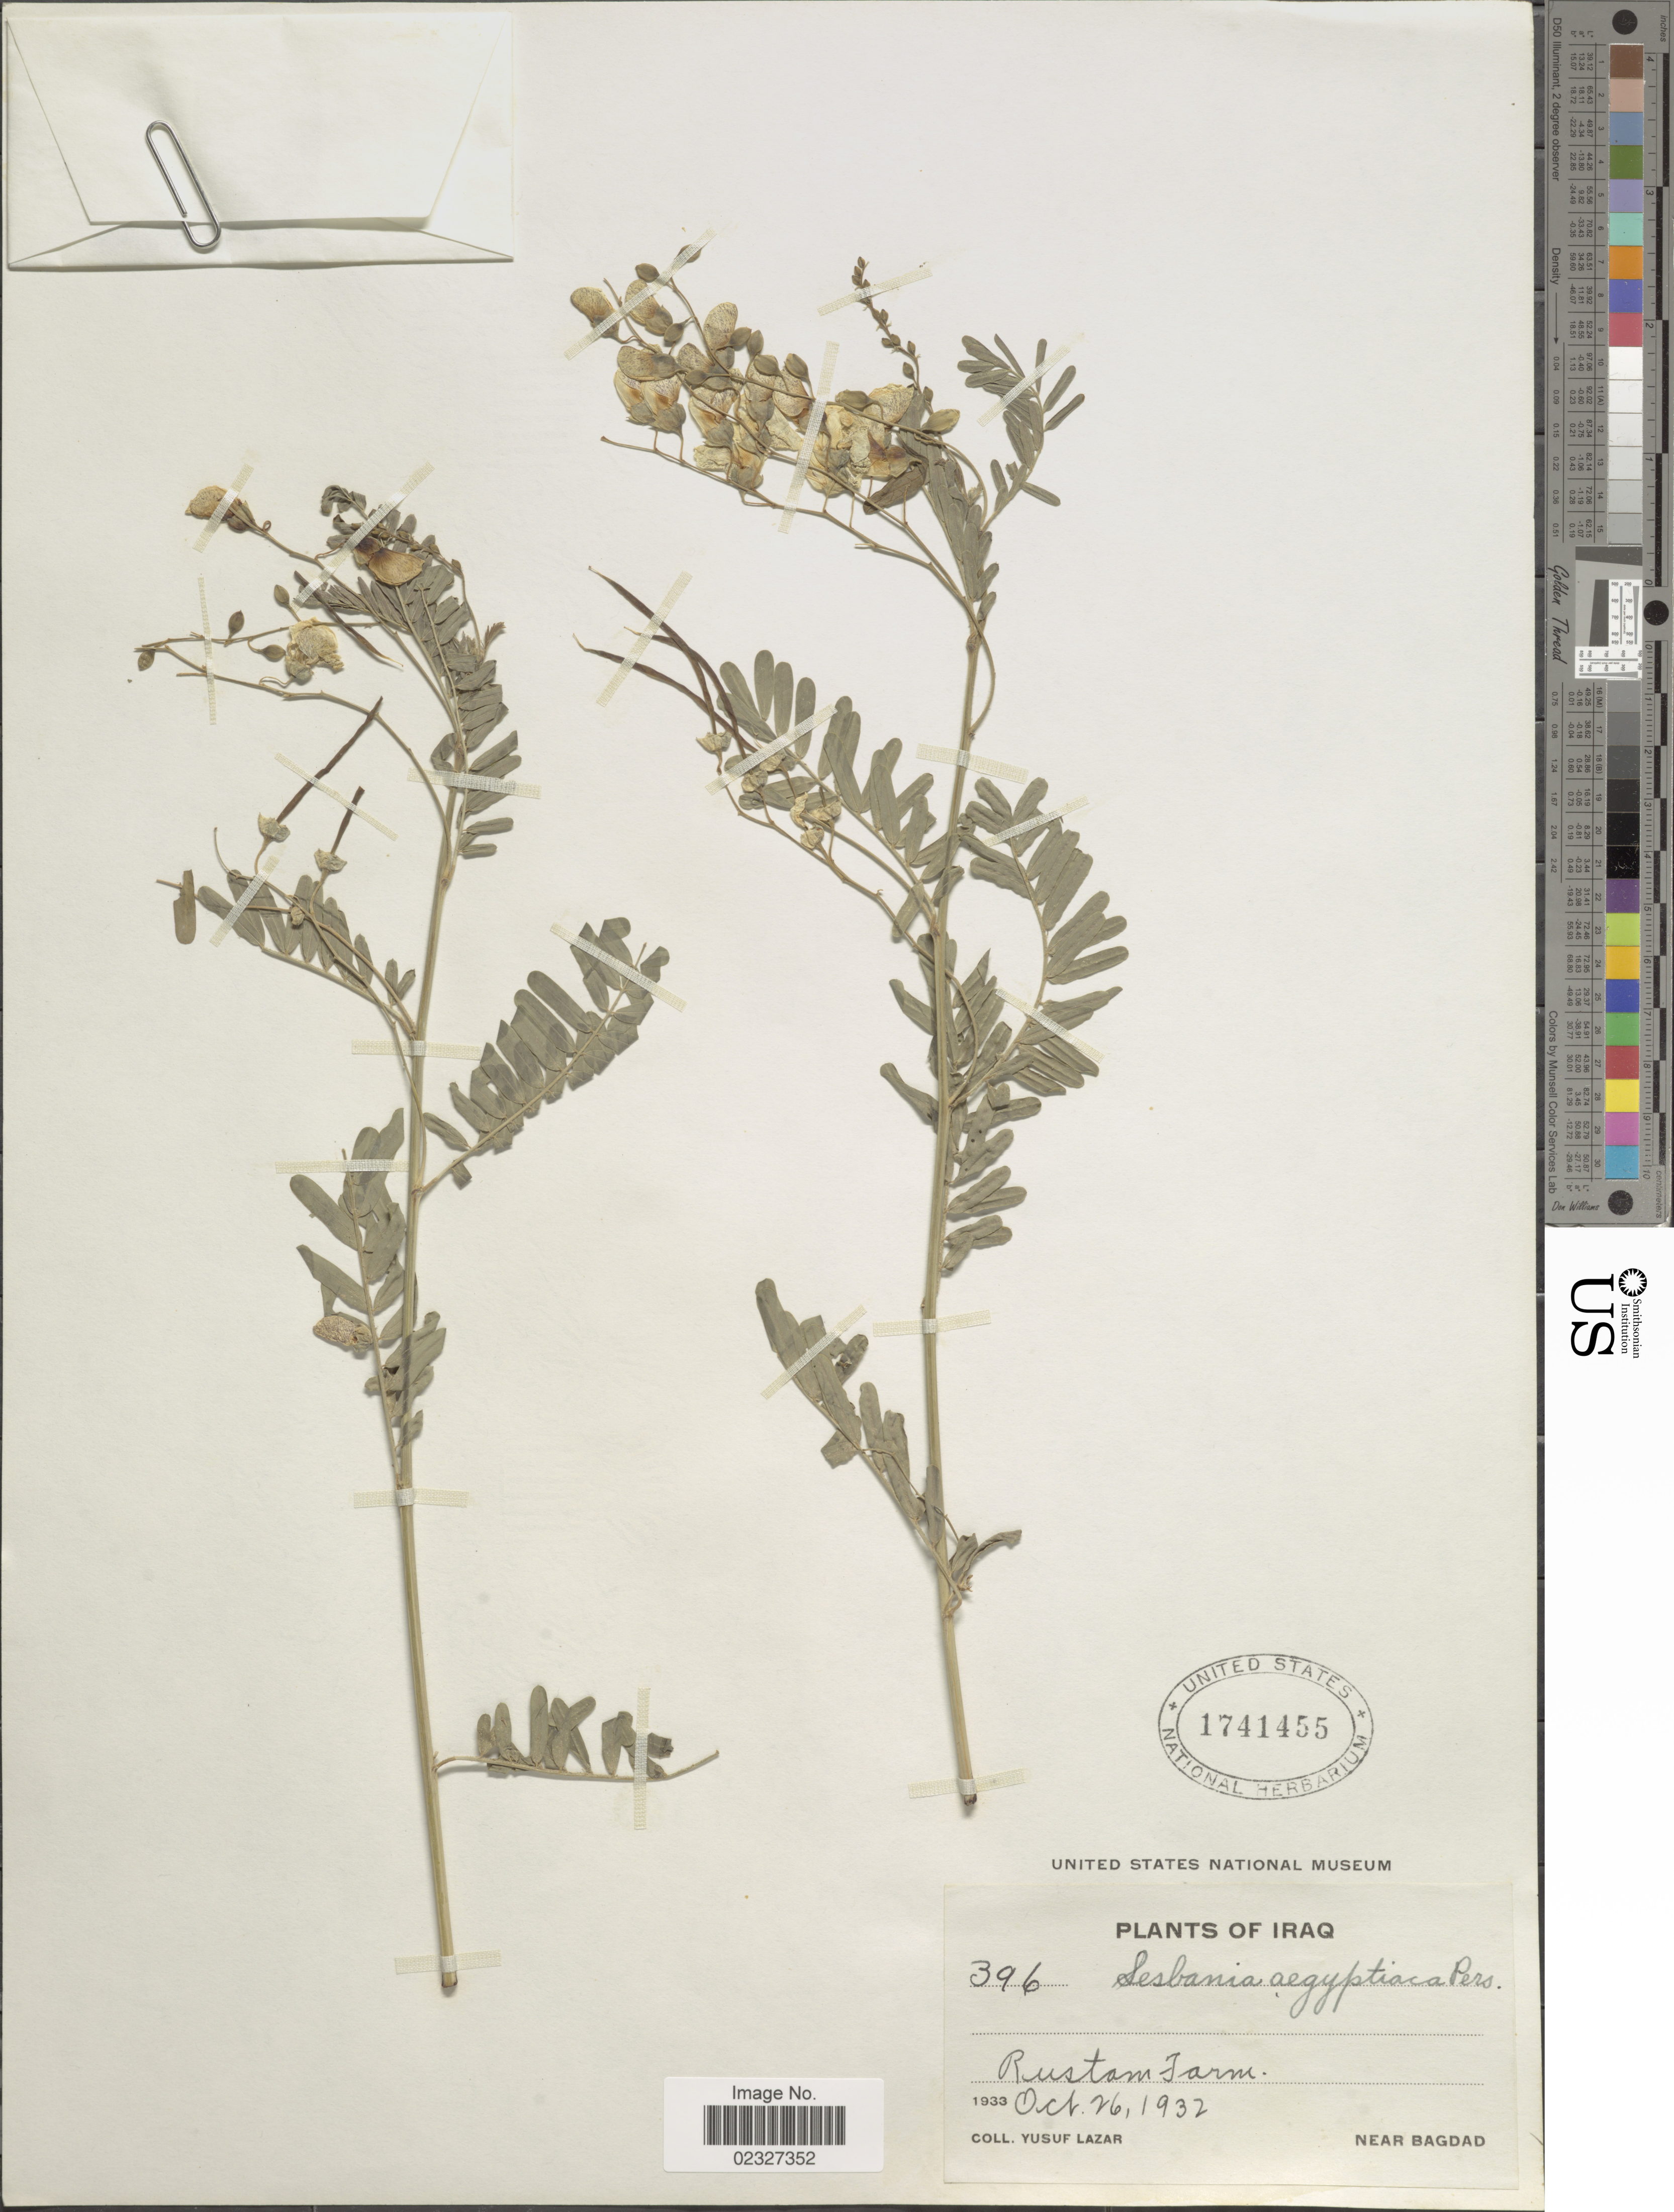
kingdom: Plantae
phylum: Tracheophyta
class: Magnoliopsida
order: Fabales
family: Fabaceae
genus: Sesbania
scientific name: Sesbania sesban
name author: (L.) Merr.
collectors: Y. Lazar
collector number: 396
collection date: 1932-10-26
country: Iraq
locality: Rustam Farm, near Bagdad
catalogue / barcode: US 1741455